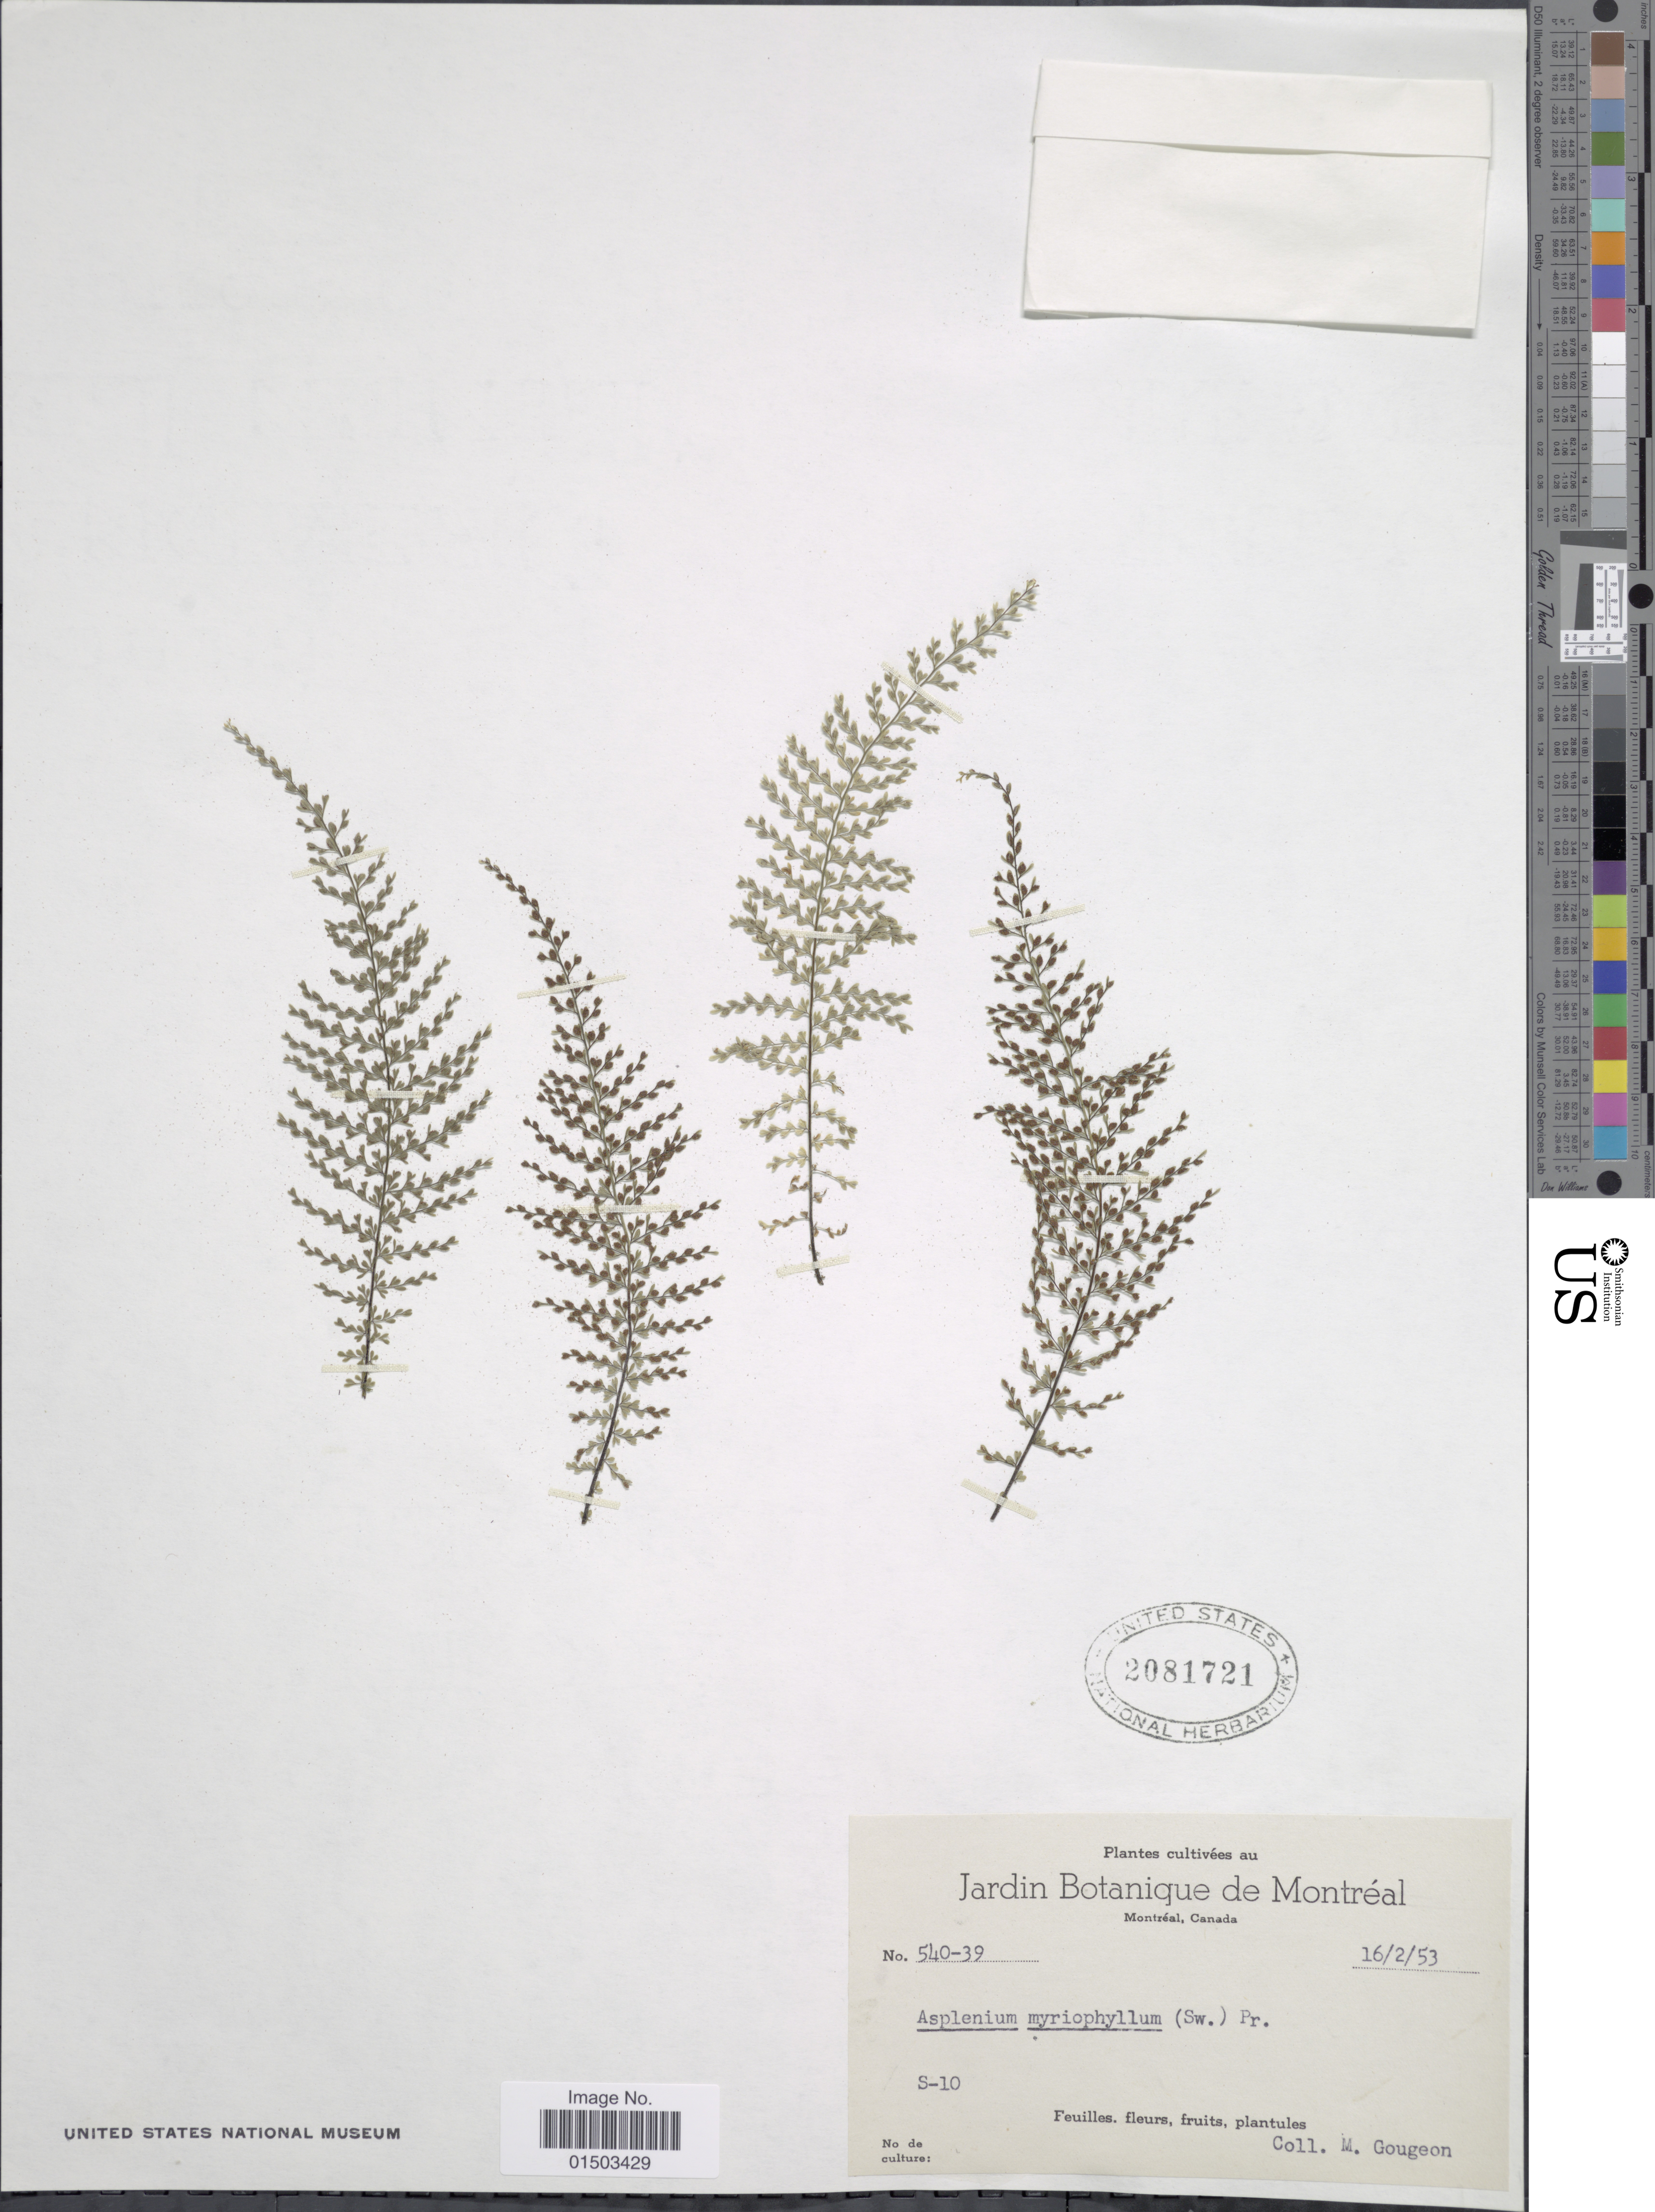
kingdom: Plantae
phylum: Tracheophyta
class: Polypodiopsida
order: Polypodiales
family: Aspleniaceae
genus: Asplenium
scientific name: Asplenium myriophyllum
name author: (Sw.) C. Presl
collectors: M. Gougeon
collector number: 540-39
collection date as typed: Transcribed d/m/y: 16/2/53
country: Canada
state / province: Quebec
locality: Jardin Botanique de Montreal, Montreal, Canada. S-10.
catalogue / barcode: US 2081721